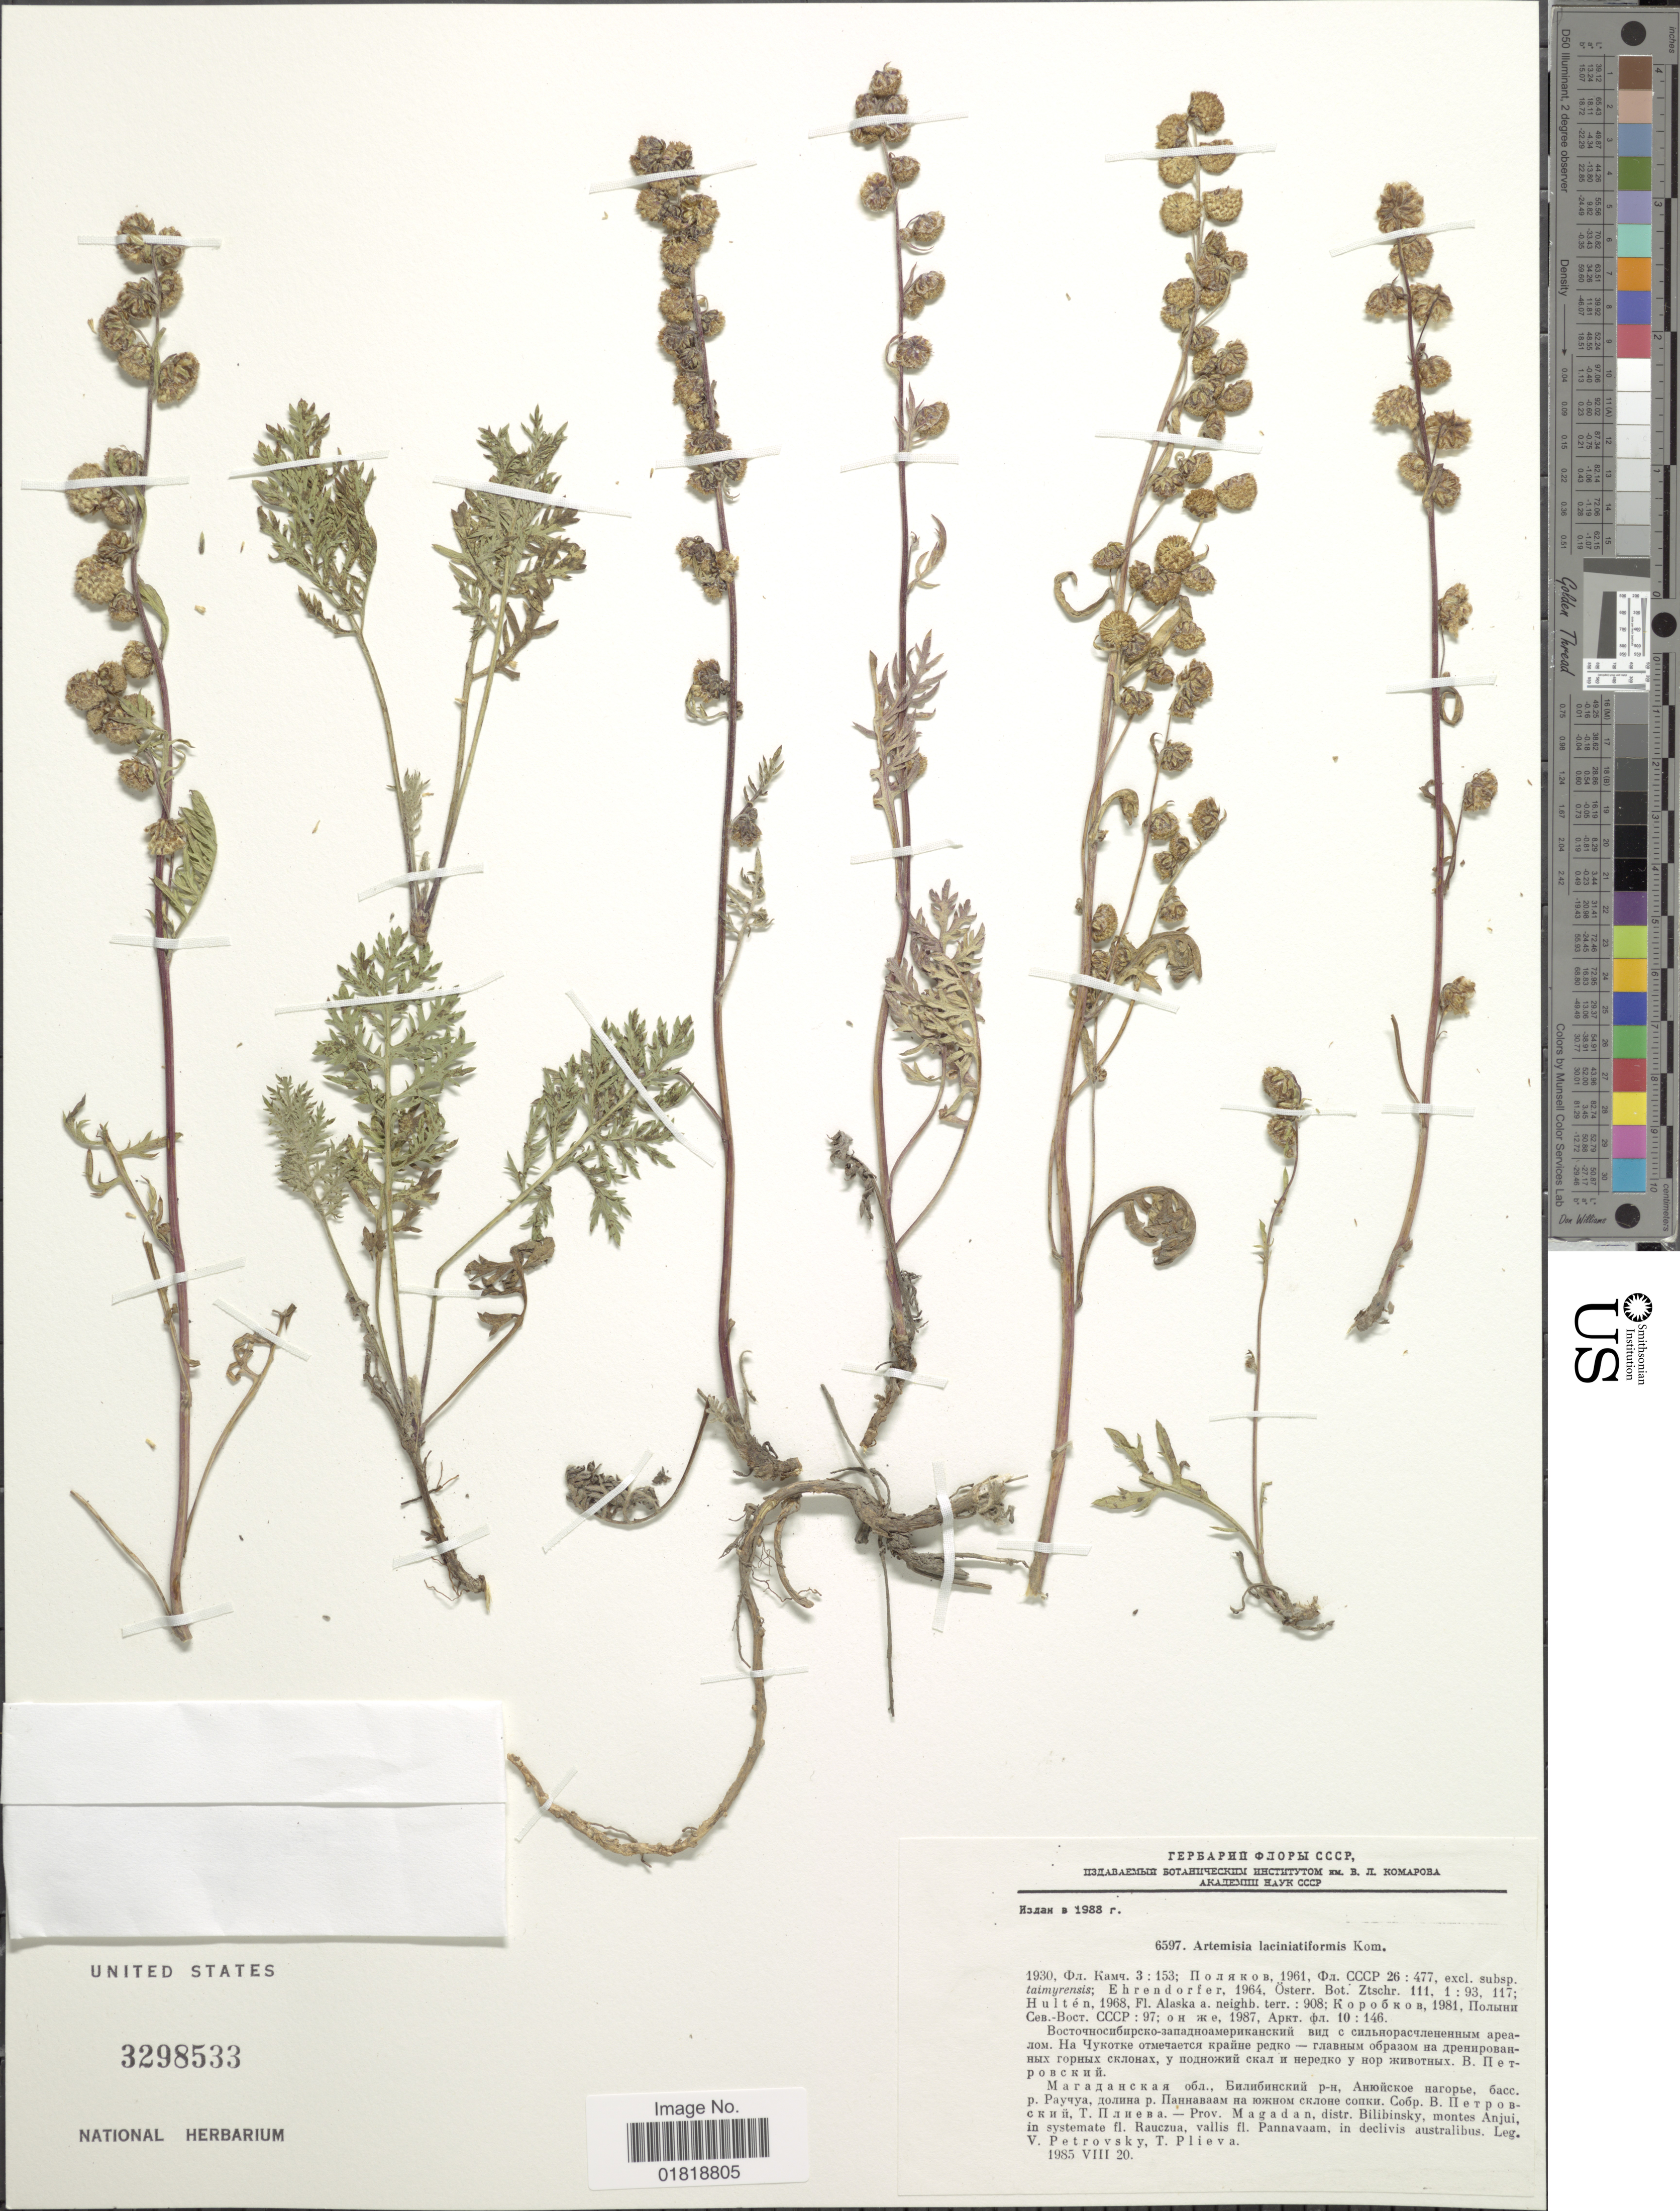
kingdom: Plantae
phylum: Tracheophyta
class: Magnoliopsida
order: Asterales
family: Asteraceae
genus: Artemisia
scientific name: Artemisia laciniatiformis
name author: Kom.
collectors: V. Petrovsky & T. Plieva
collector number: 6597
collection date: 1985-08-20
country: Russian Federation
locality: Prov. Magadan, distr. Bilibinsky, montes Anjui, in systemate fl. Raucza, vallis fl. Pannavaam, in declivis australibus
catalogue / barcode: US 3298533